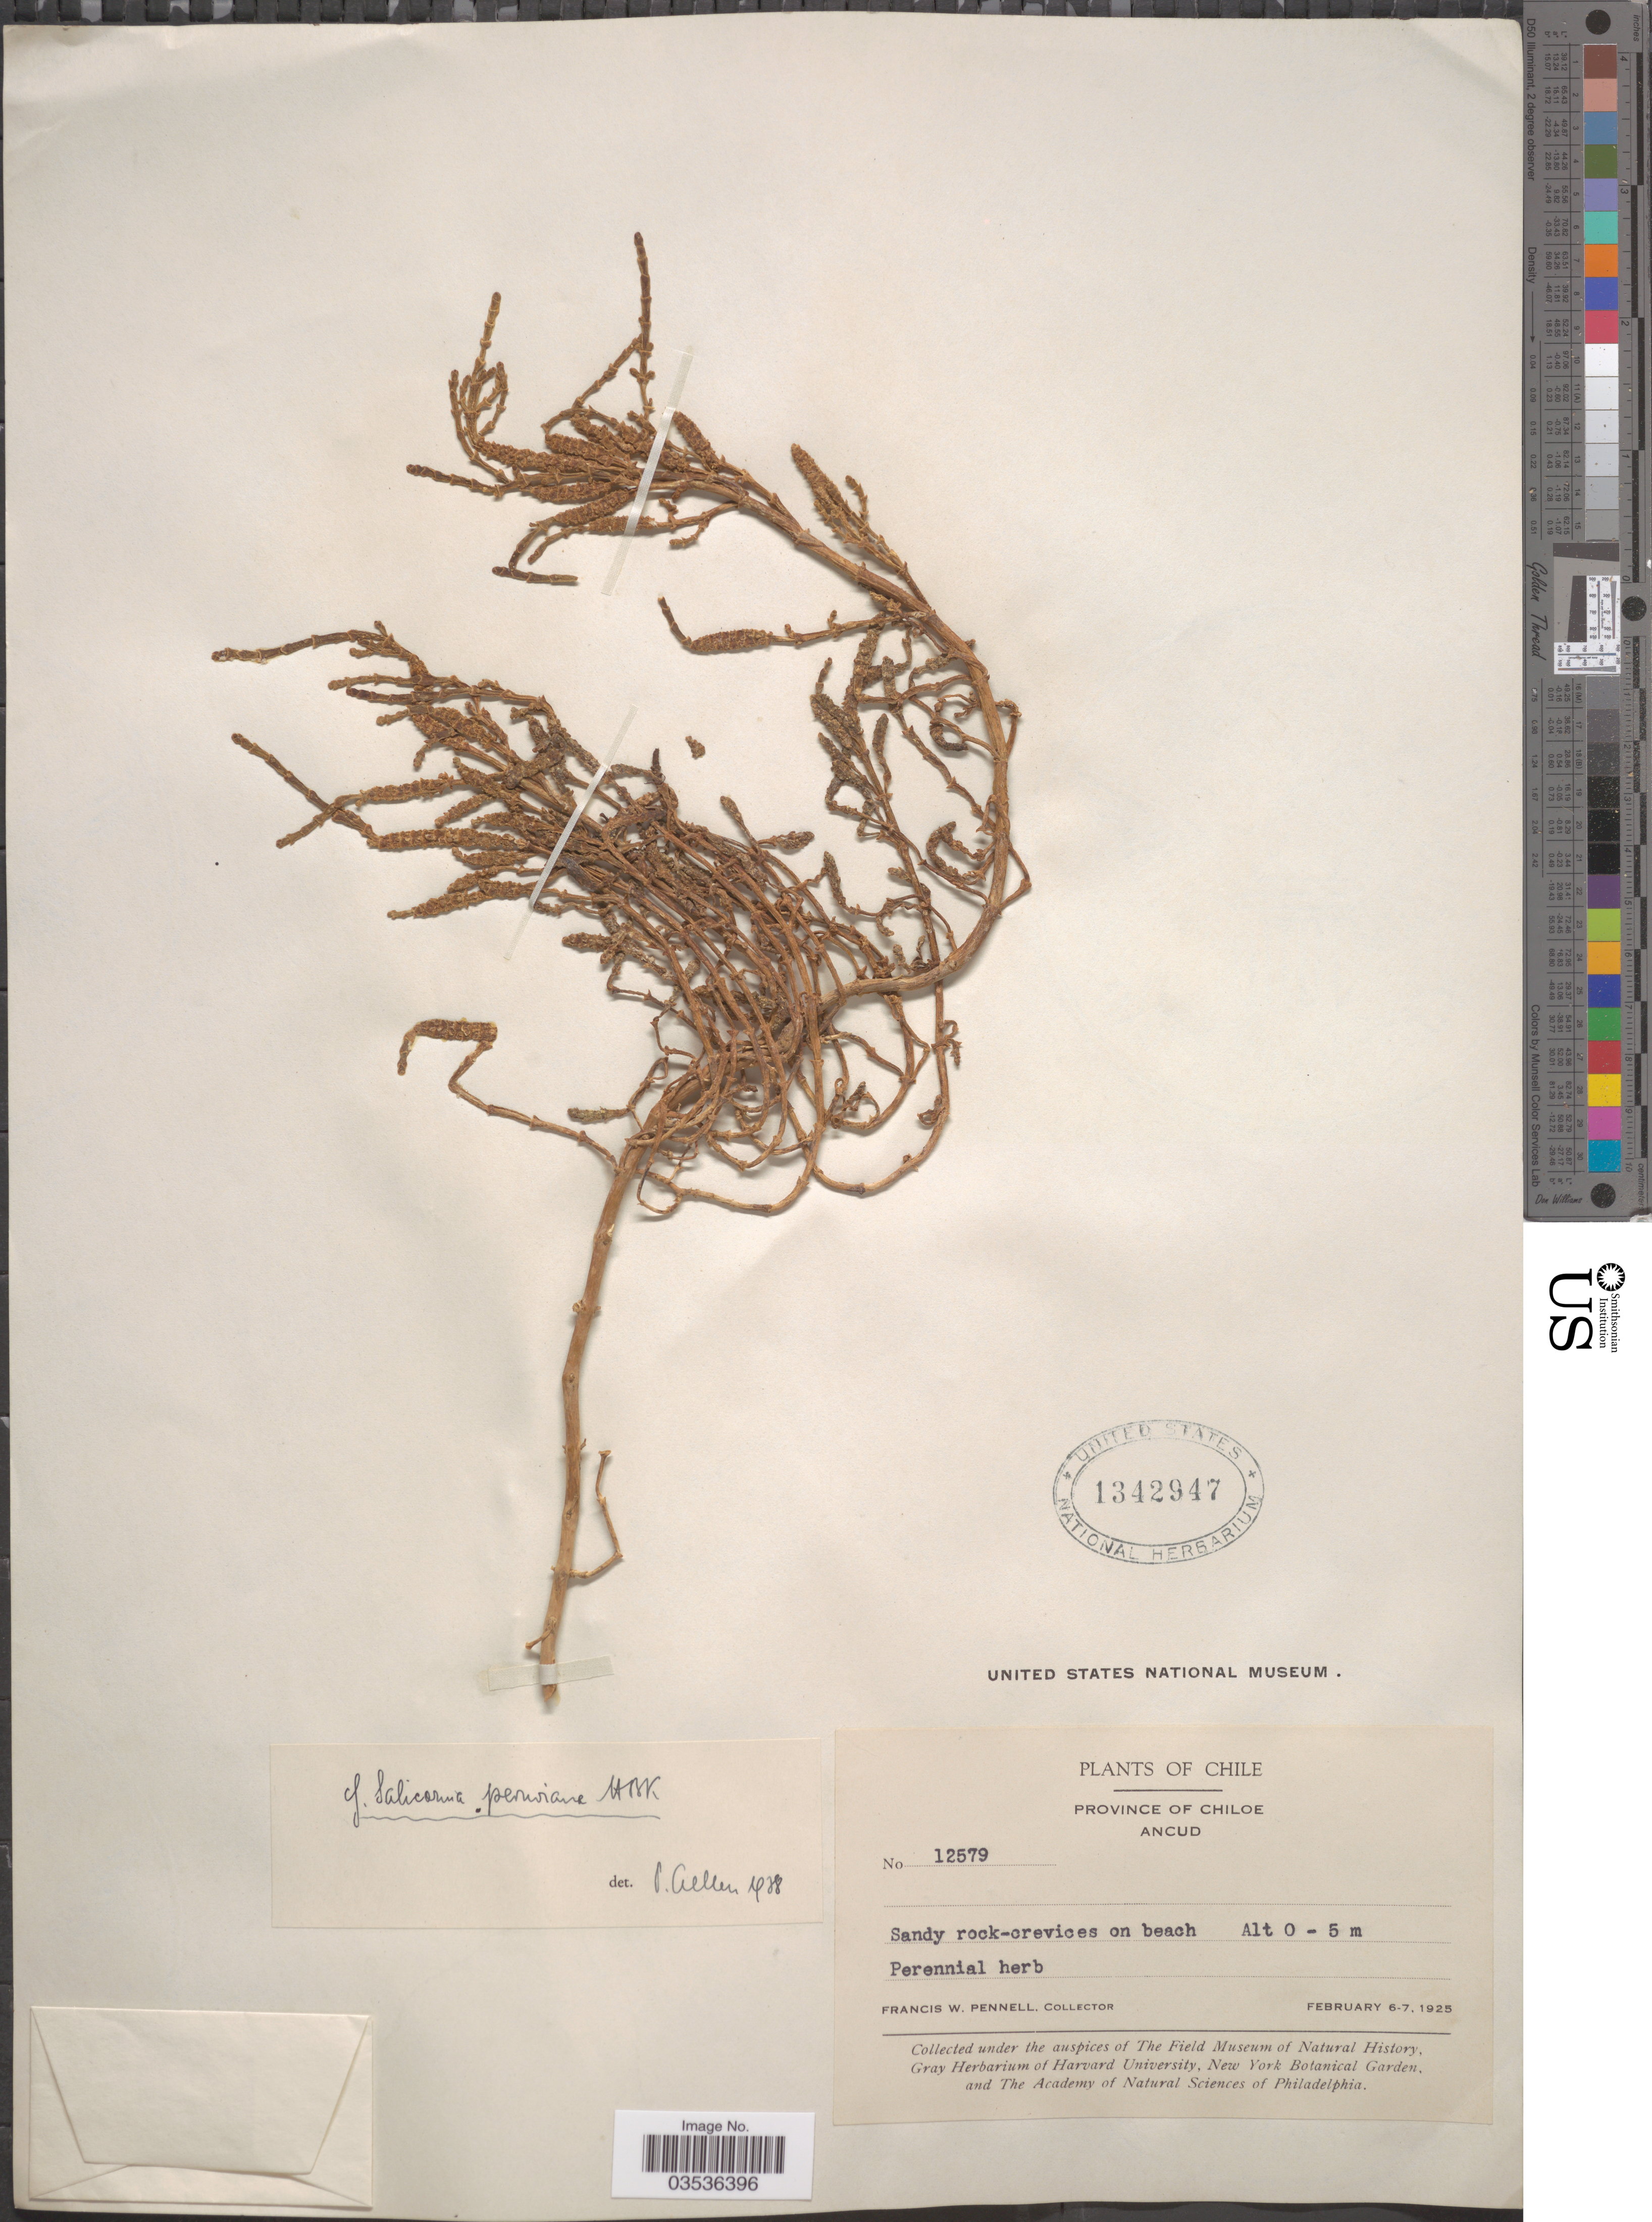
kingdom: Plantae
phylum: Tracheophyta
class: Magnoliopsida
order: Caryophyllales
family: Amaranthaceae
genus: Salicornia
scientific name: Salicornia fruticosa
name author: (L.) L.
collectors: F. W. Pennell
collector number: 12579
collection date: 1925-02-06/1925-02-07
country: Chile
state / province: Arica y Parinacota (XV)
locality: Province of Chiloe. Ancud.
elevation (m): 0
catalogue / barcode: US 1342947